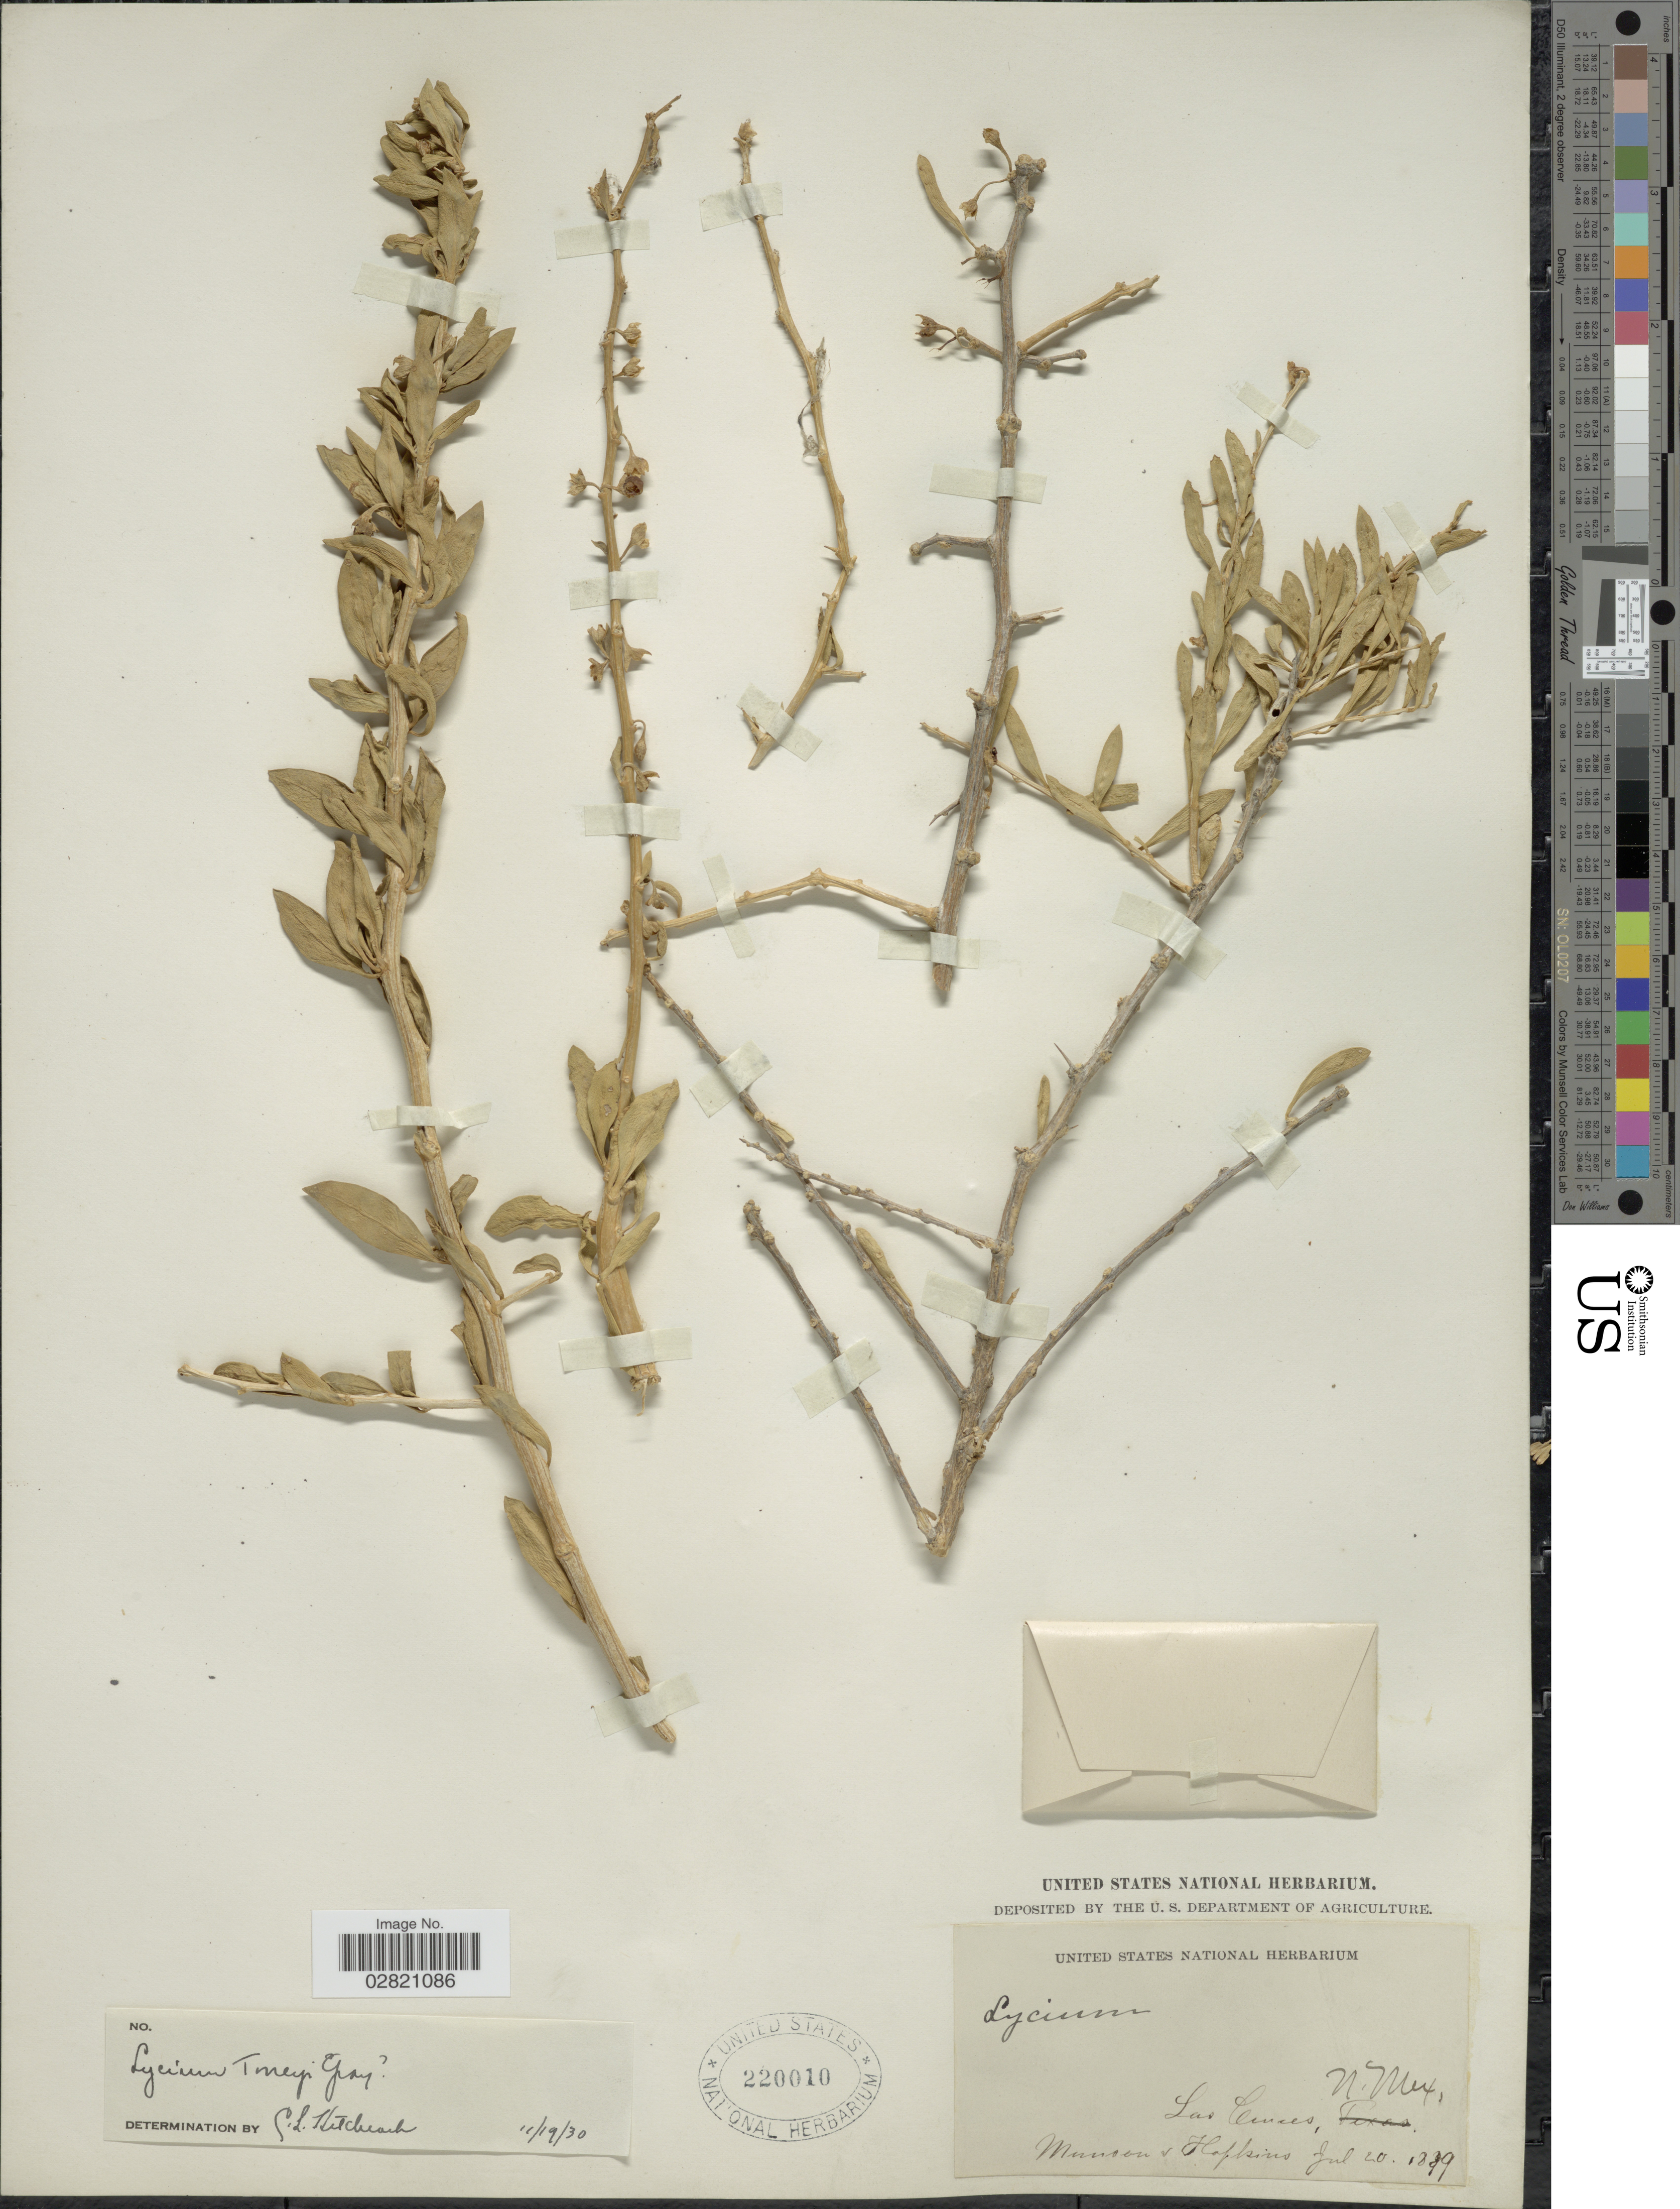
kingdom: Plantae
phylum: Tracheophyta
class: Magnoliopsida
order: Solanales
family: Solanaceae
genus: Lycium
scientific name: Lycium torreyi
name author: A. Gray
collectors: -. Munson & -- Hopkins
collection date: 1839-07-20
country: United States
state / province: New Mexico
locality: Las Cruces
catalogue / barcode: US 220010